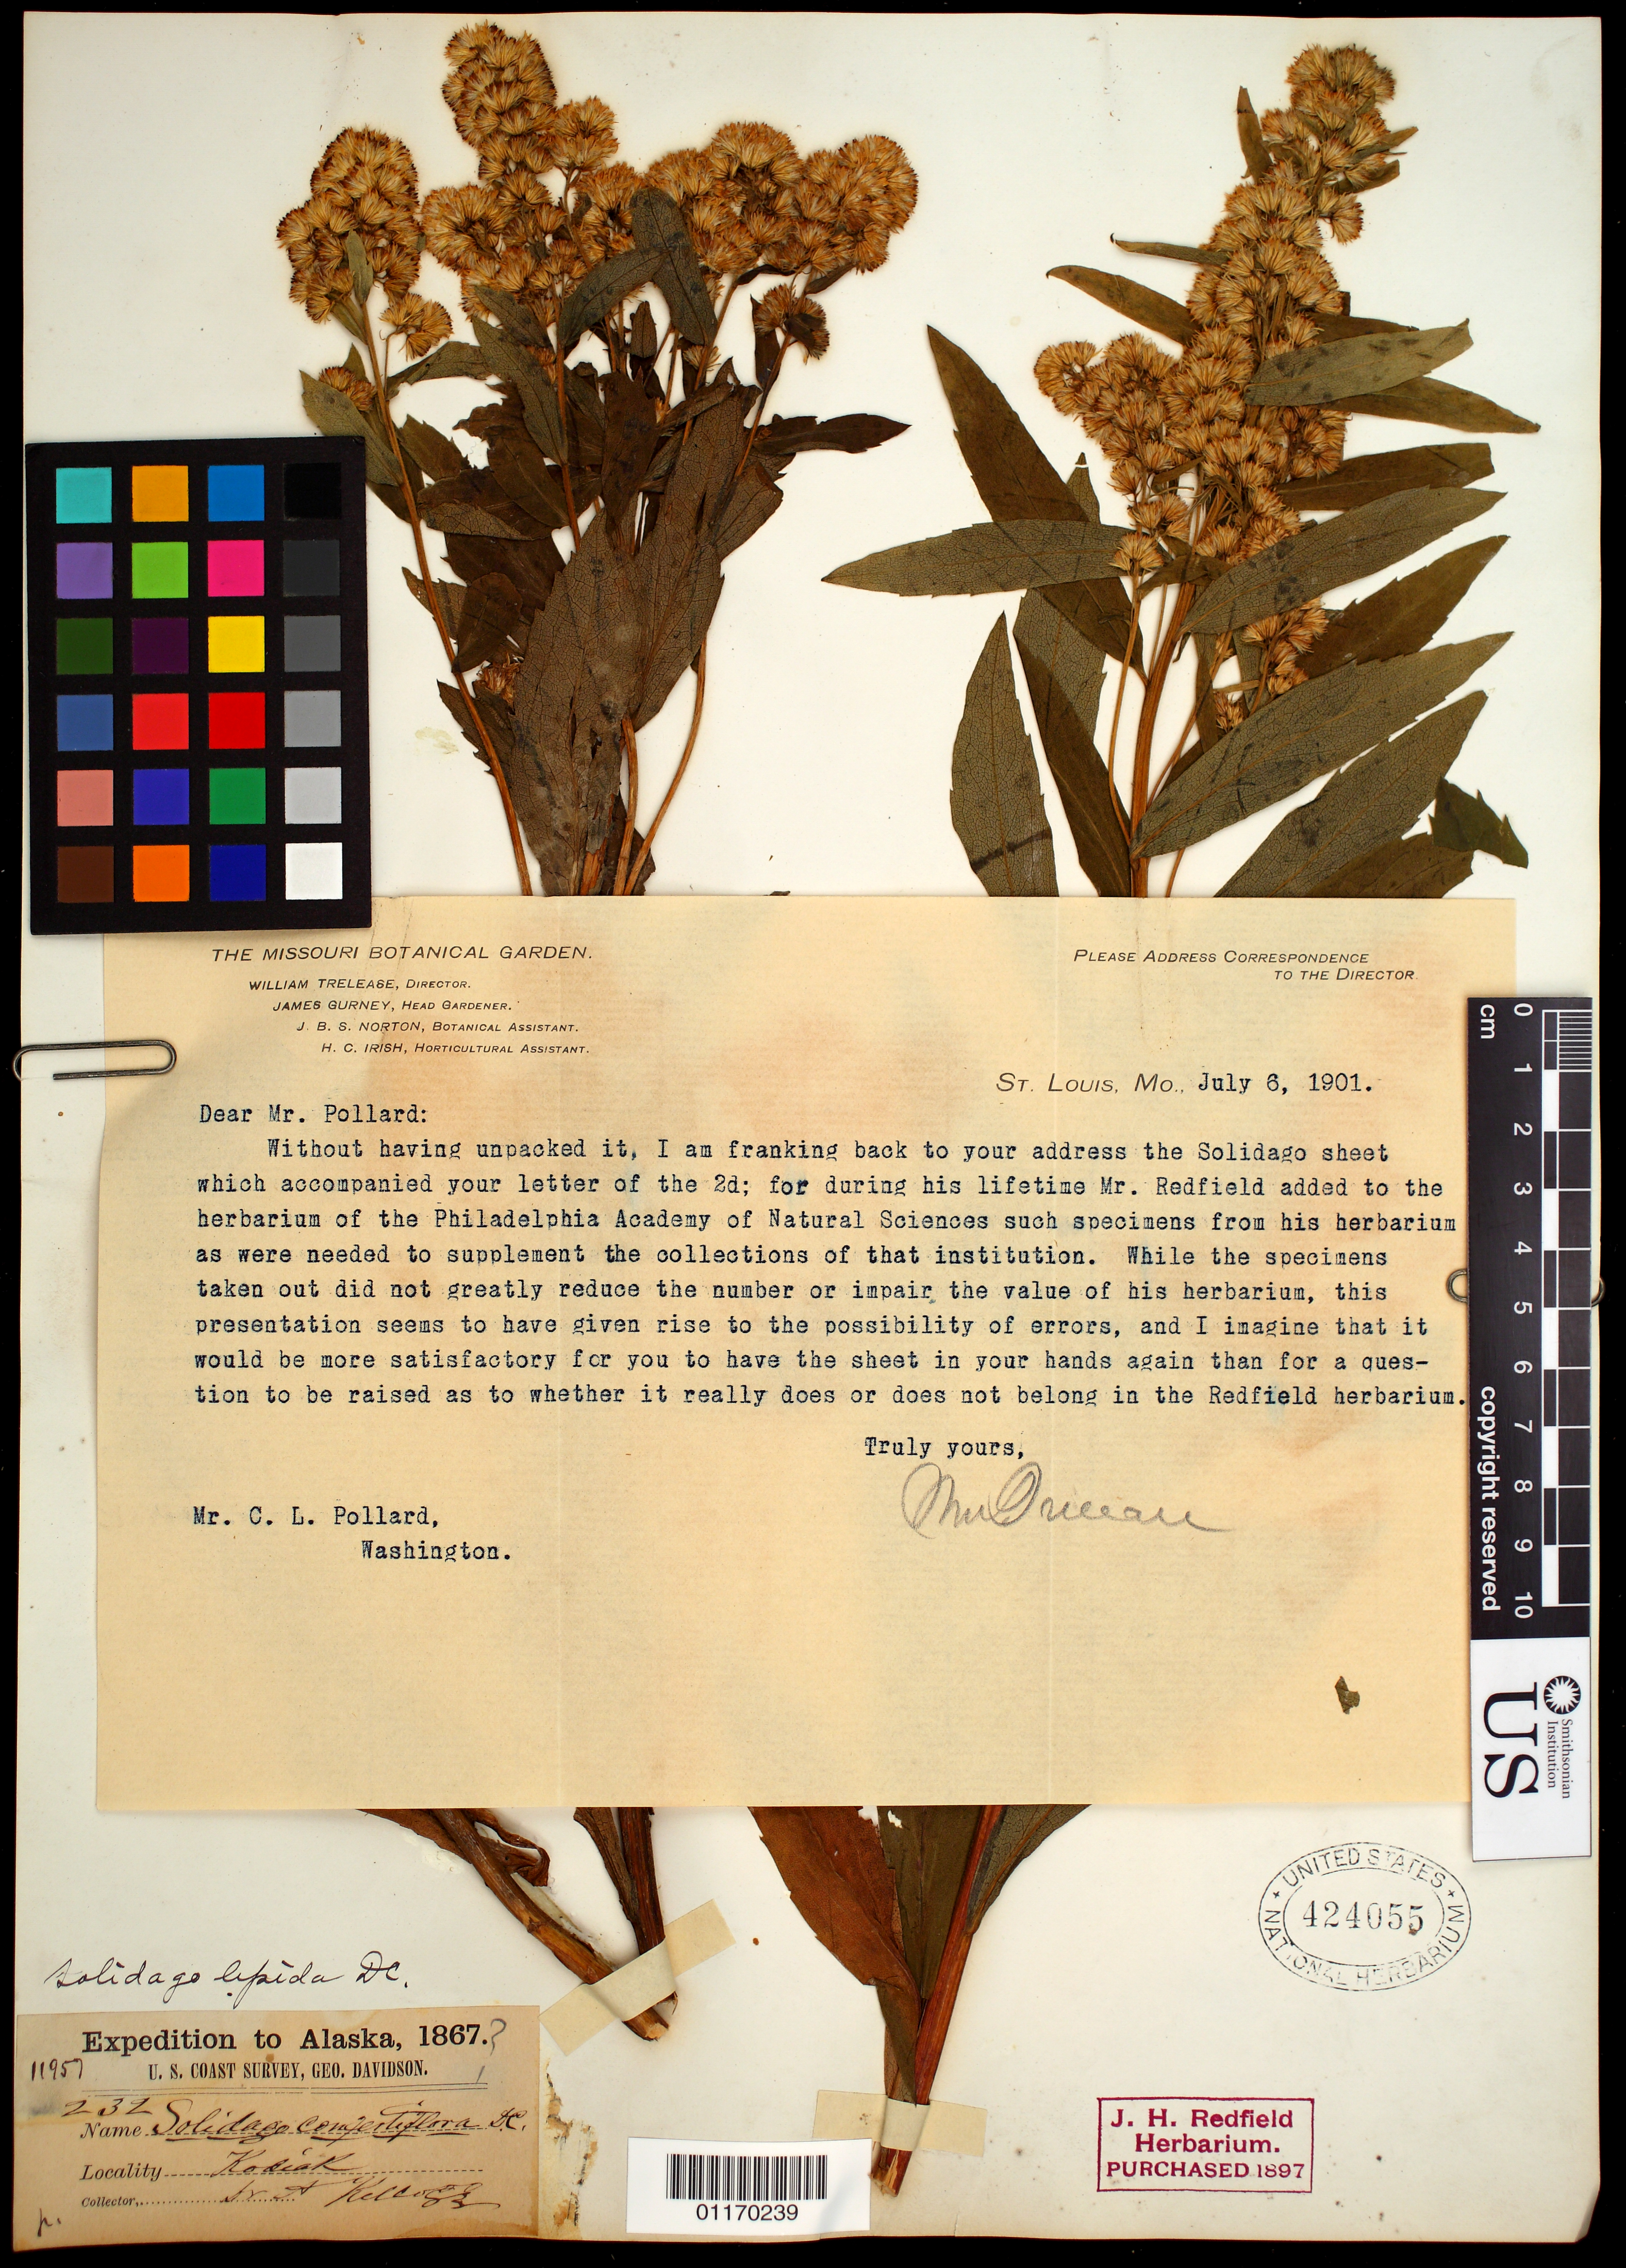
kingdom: Plantae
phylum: Tracheophyta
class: Magnoliopsida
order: Asterales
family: Asteraceae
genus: Solidago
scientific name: Solidago canadensis var. salebrosa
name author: (Piper) M.E. Jones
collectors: A. Kellogg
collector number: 232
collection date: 1867-08-29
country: United States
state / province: Alaska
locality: Kodiak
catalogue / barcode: US 424055